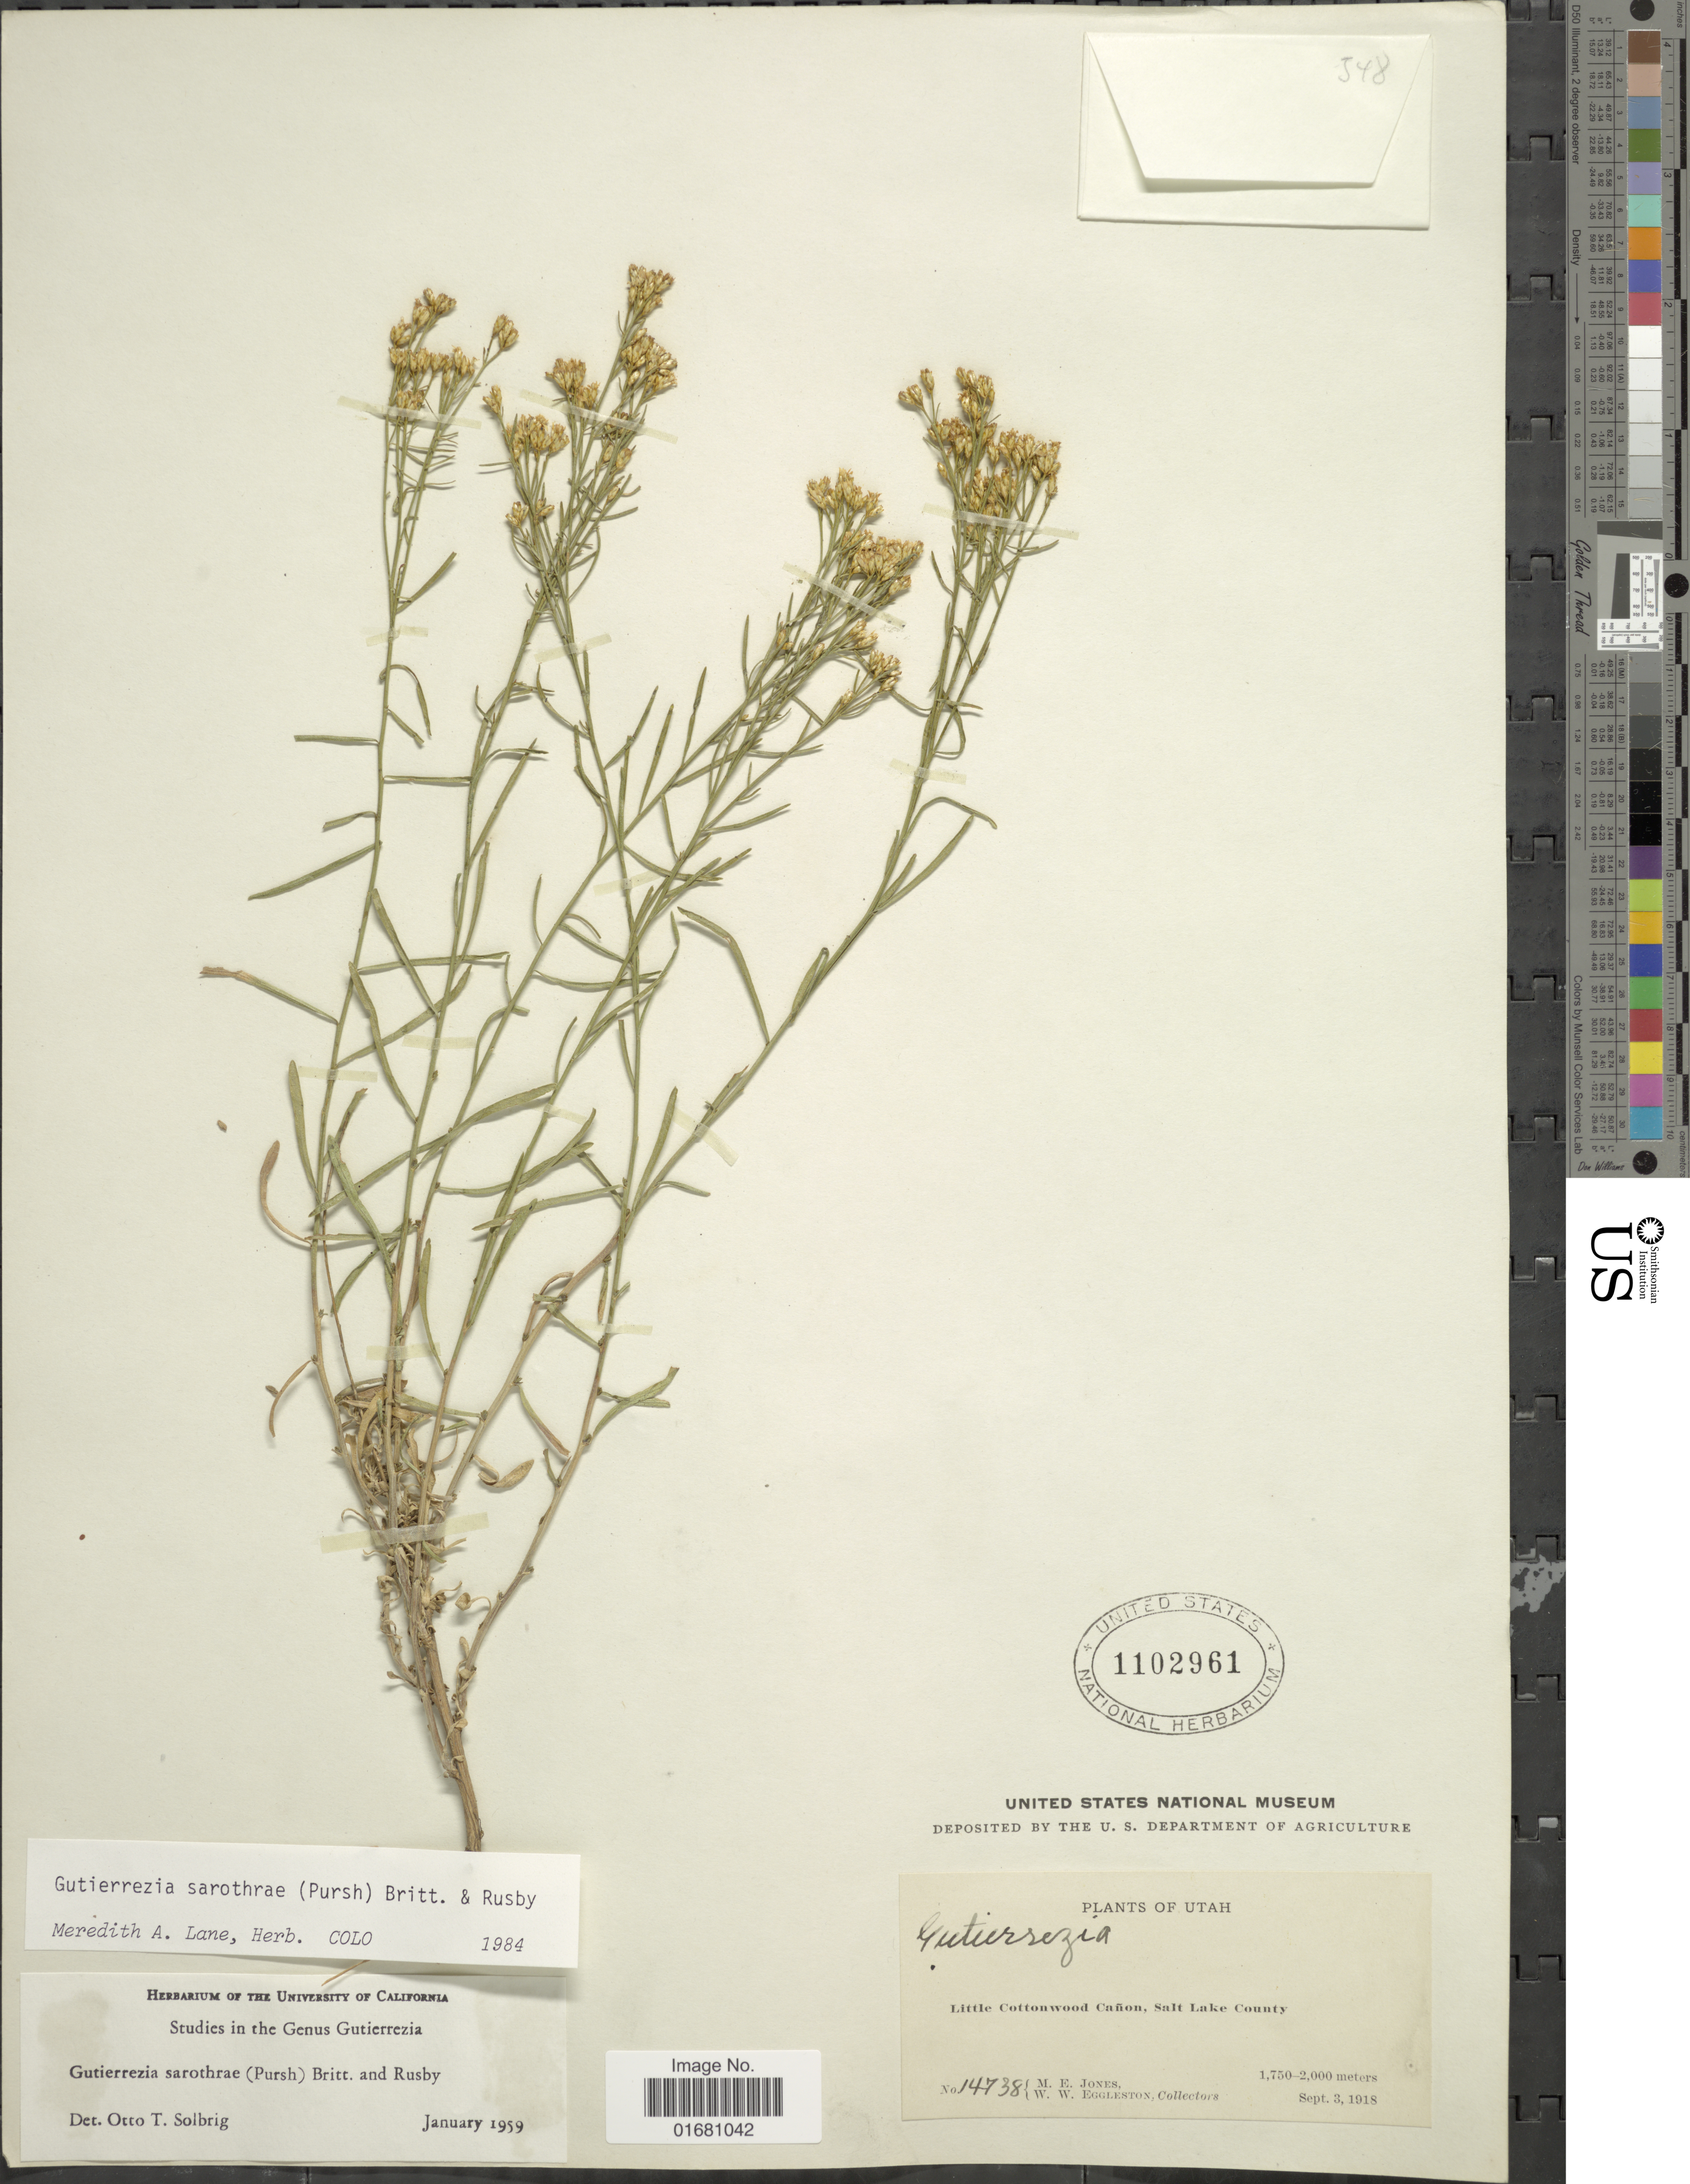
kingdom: Plantae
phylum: Tracheophyta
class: Magnoliopsida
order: Asterales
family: Asteraceae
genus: Gutierrezia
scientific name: Gutierrezia sarothrae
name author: (Pursh) Britton & Rusby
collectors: M. E. Jones & W. W. Eggleston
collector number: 14738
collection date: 1918-09-03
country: United States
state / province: Utah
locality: Little Cottonwood, Cañon, Salt Lake County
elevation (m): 1750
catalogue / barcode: US 1102961